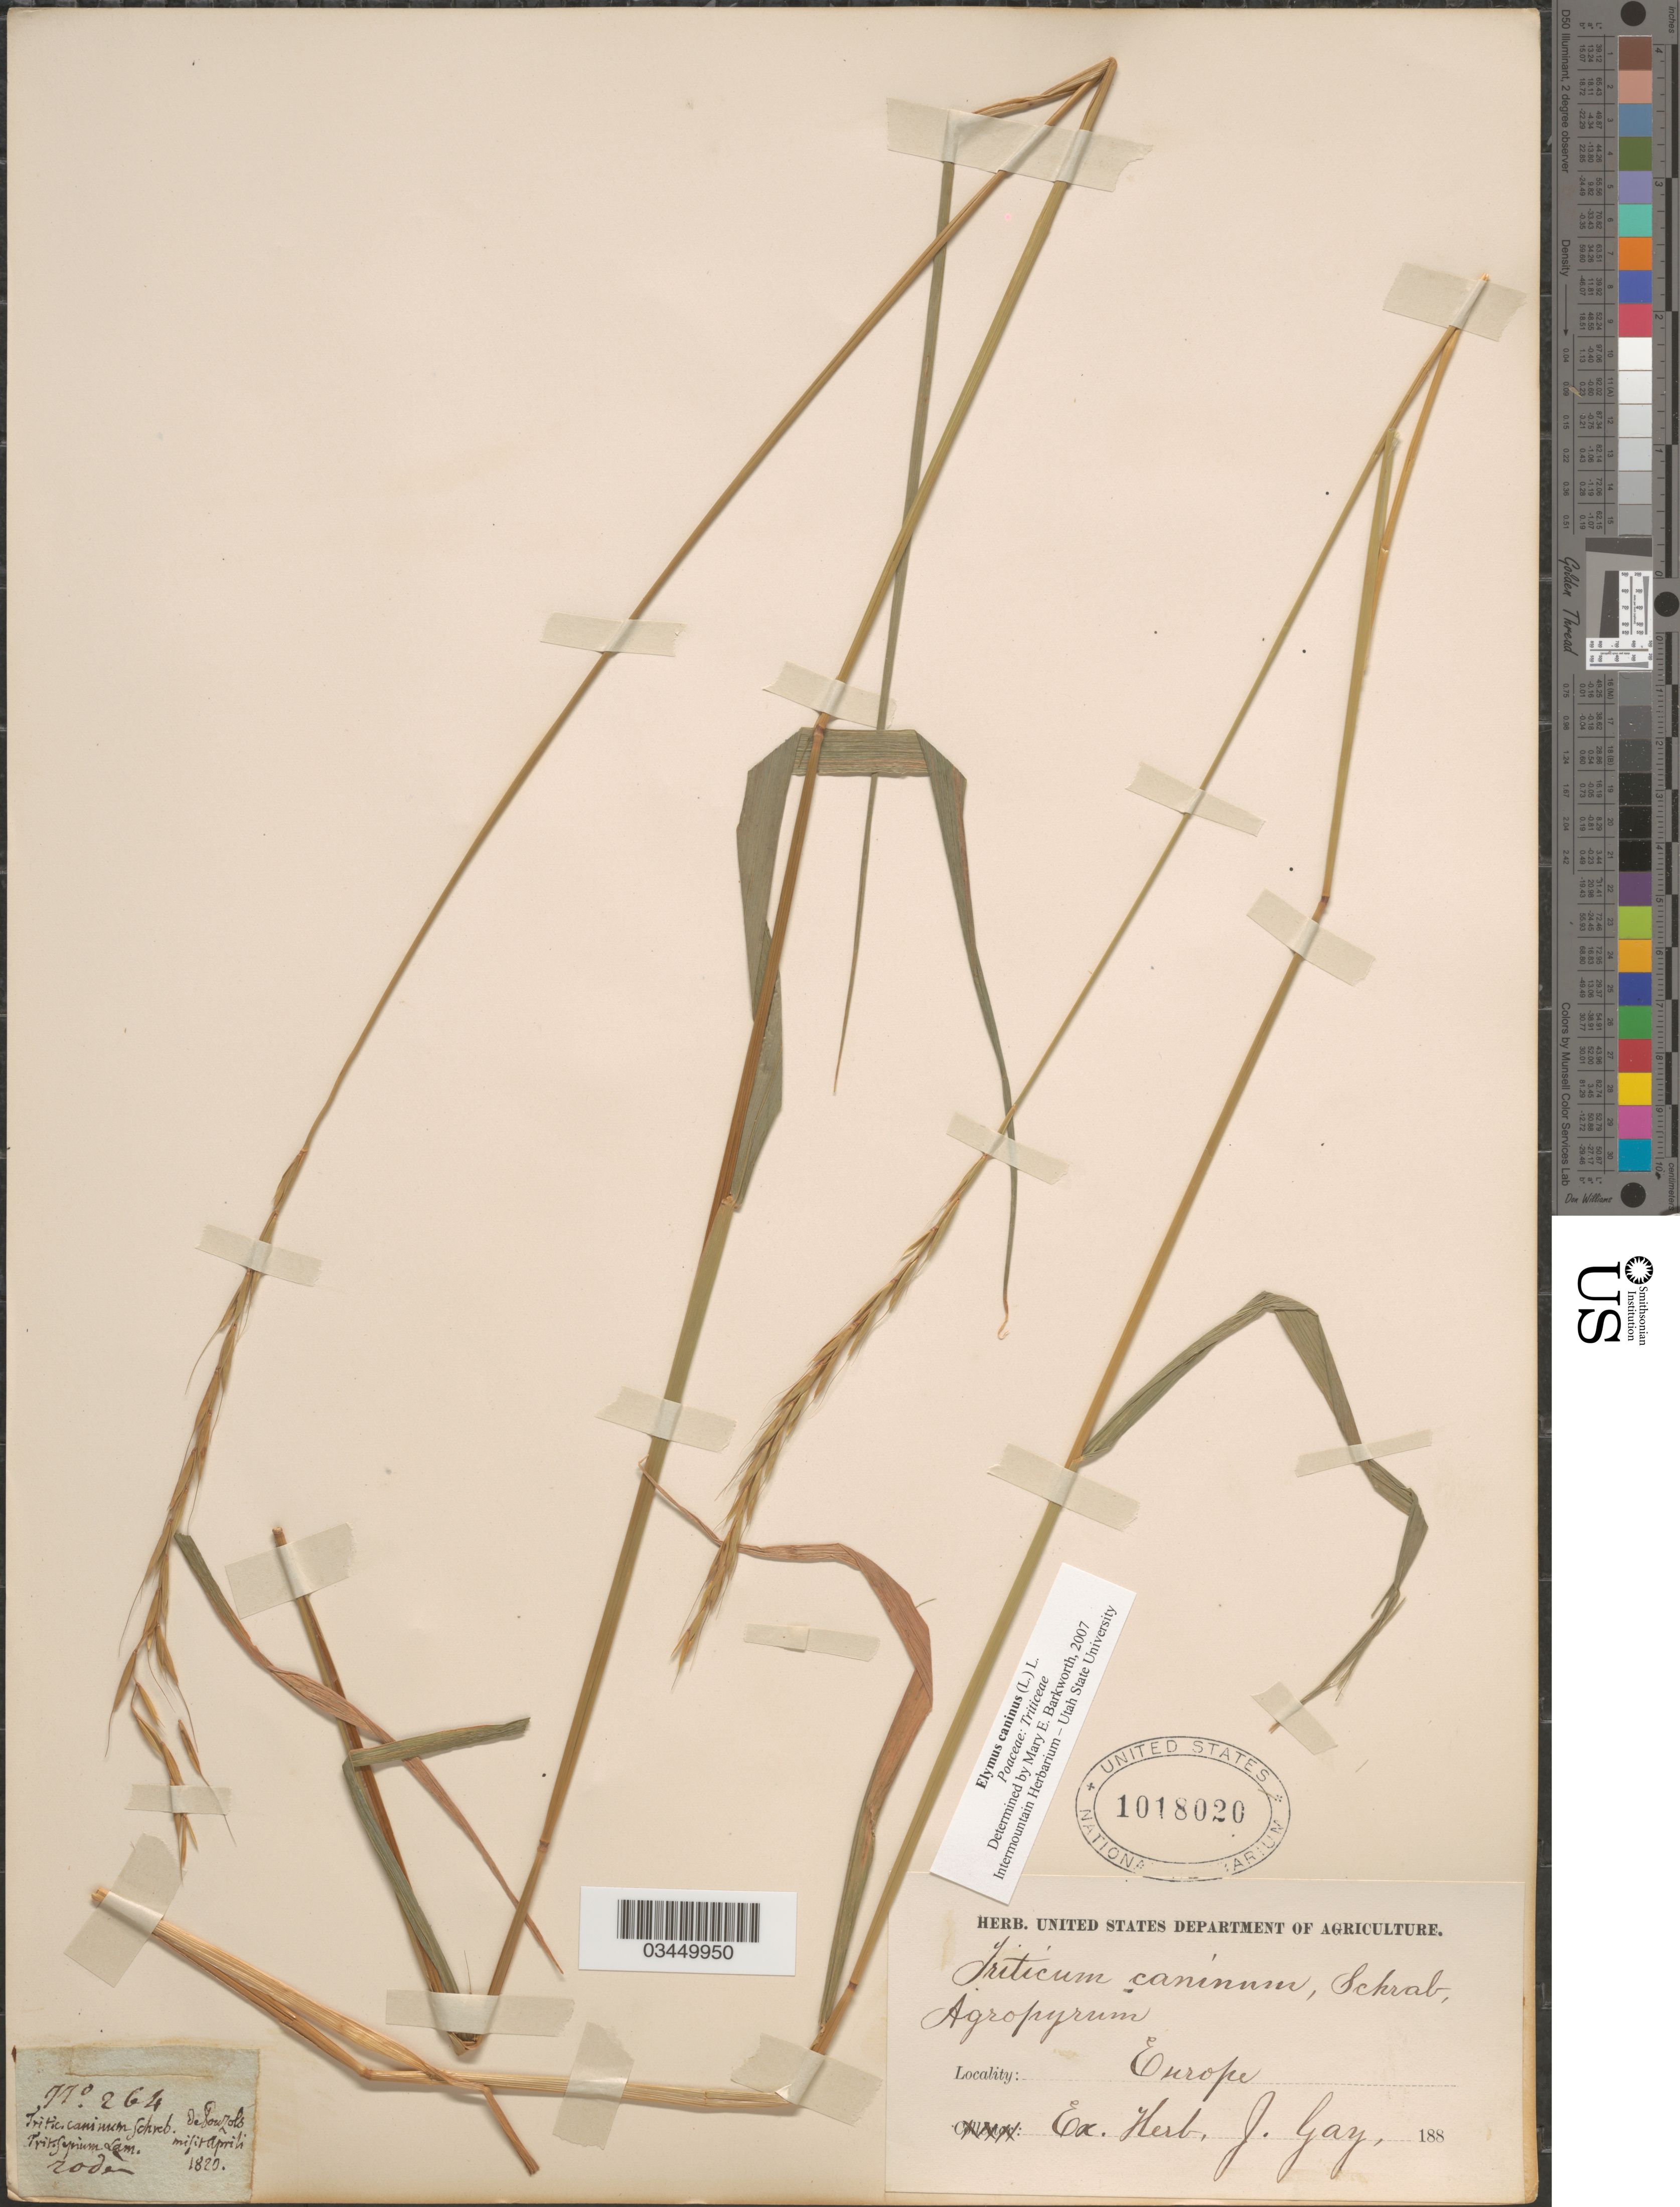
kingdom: Plantae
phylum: Tracheophyta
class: Liliopsida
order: Poales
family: Poaceae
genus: Elymus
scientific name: Elymus caninus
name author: (L.) L.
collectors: ex herb. J. Gay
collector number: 264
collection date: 1820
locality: Europe.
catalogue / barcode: US 1018020